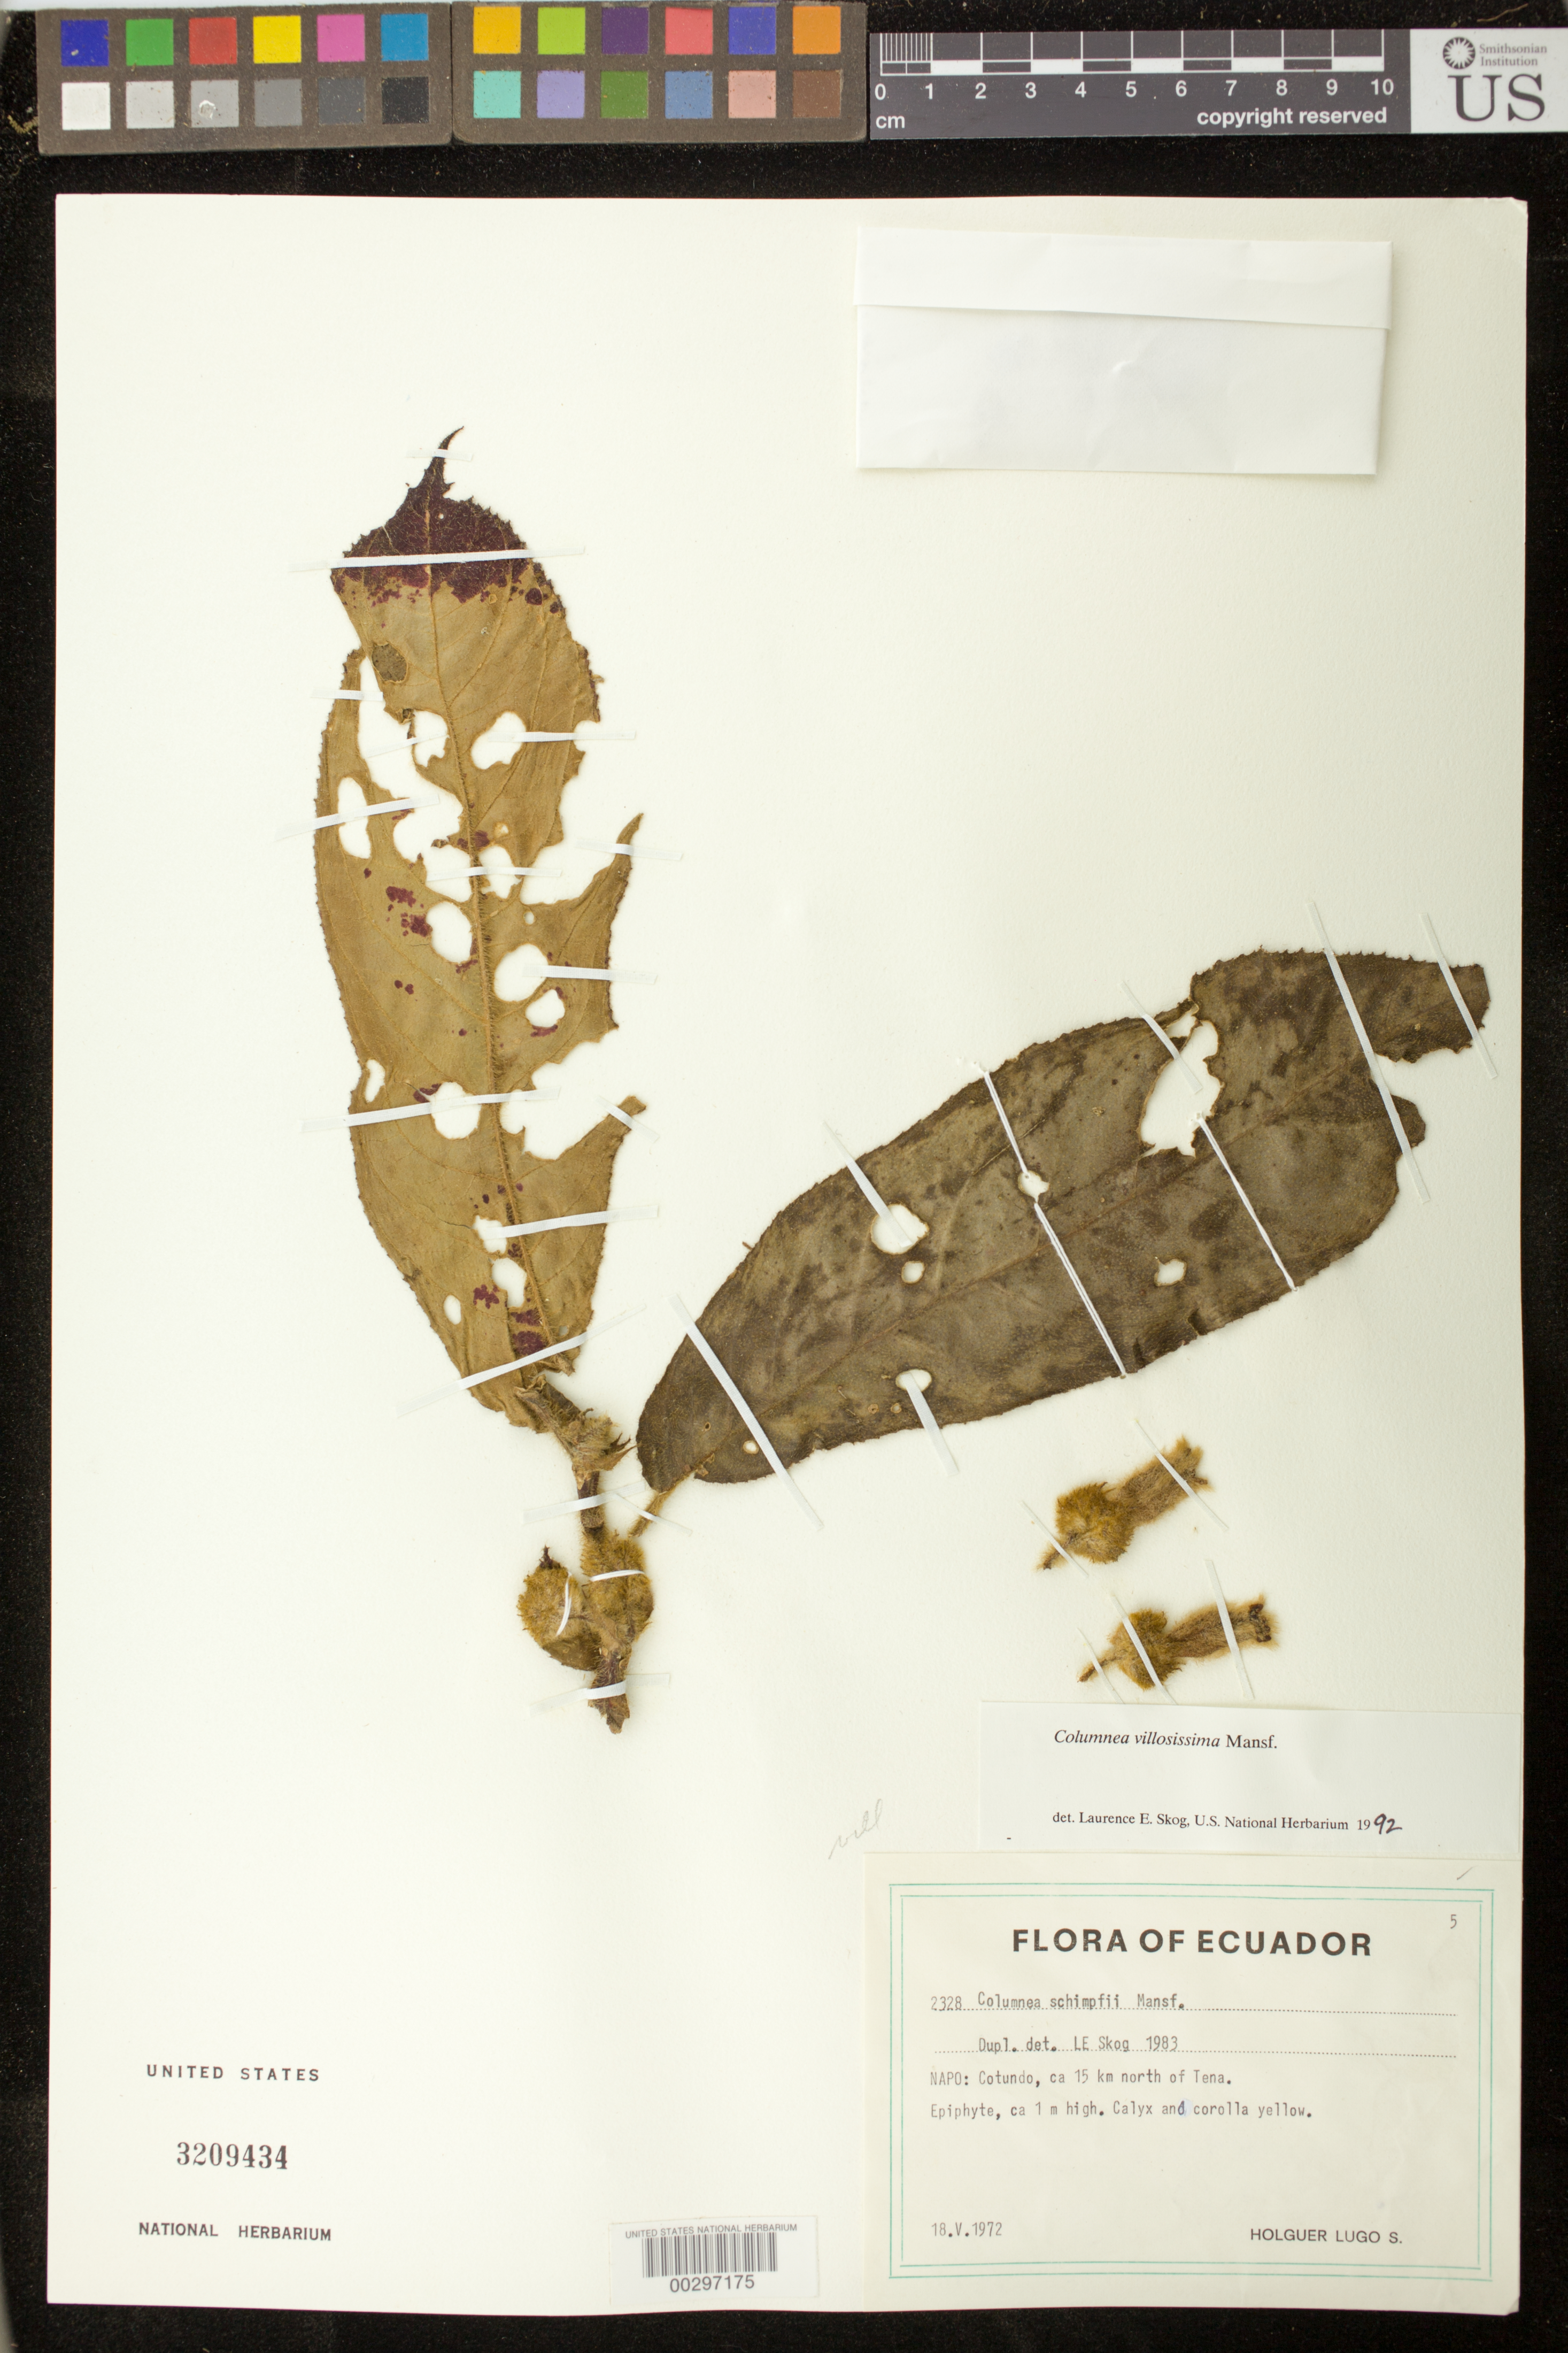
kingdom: Plantae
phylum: Tracheophyta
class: Magnoliopsida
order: Lamiales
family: Gesneriaceae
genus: Columnea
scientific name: Columnea villosissima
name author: Mansf.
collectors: H. Lugo S.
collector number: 2328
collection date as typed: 18 May 1972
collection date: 1972-05-18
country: Ecuador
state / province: Napo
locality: Cotundo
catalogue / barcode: US 3209434